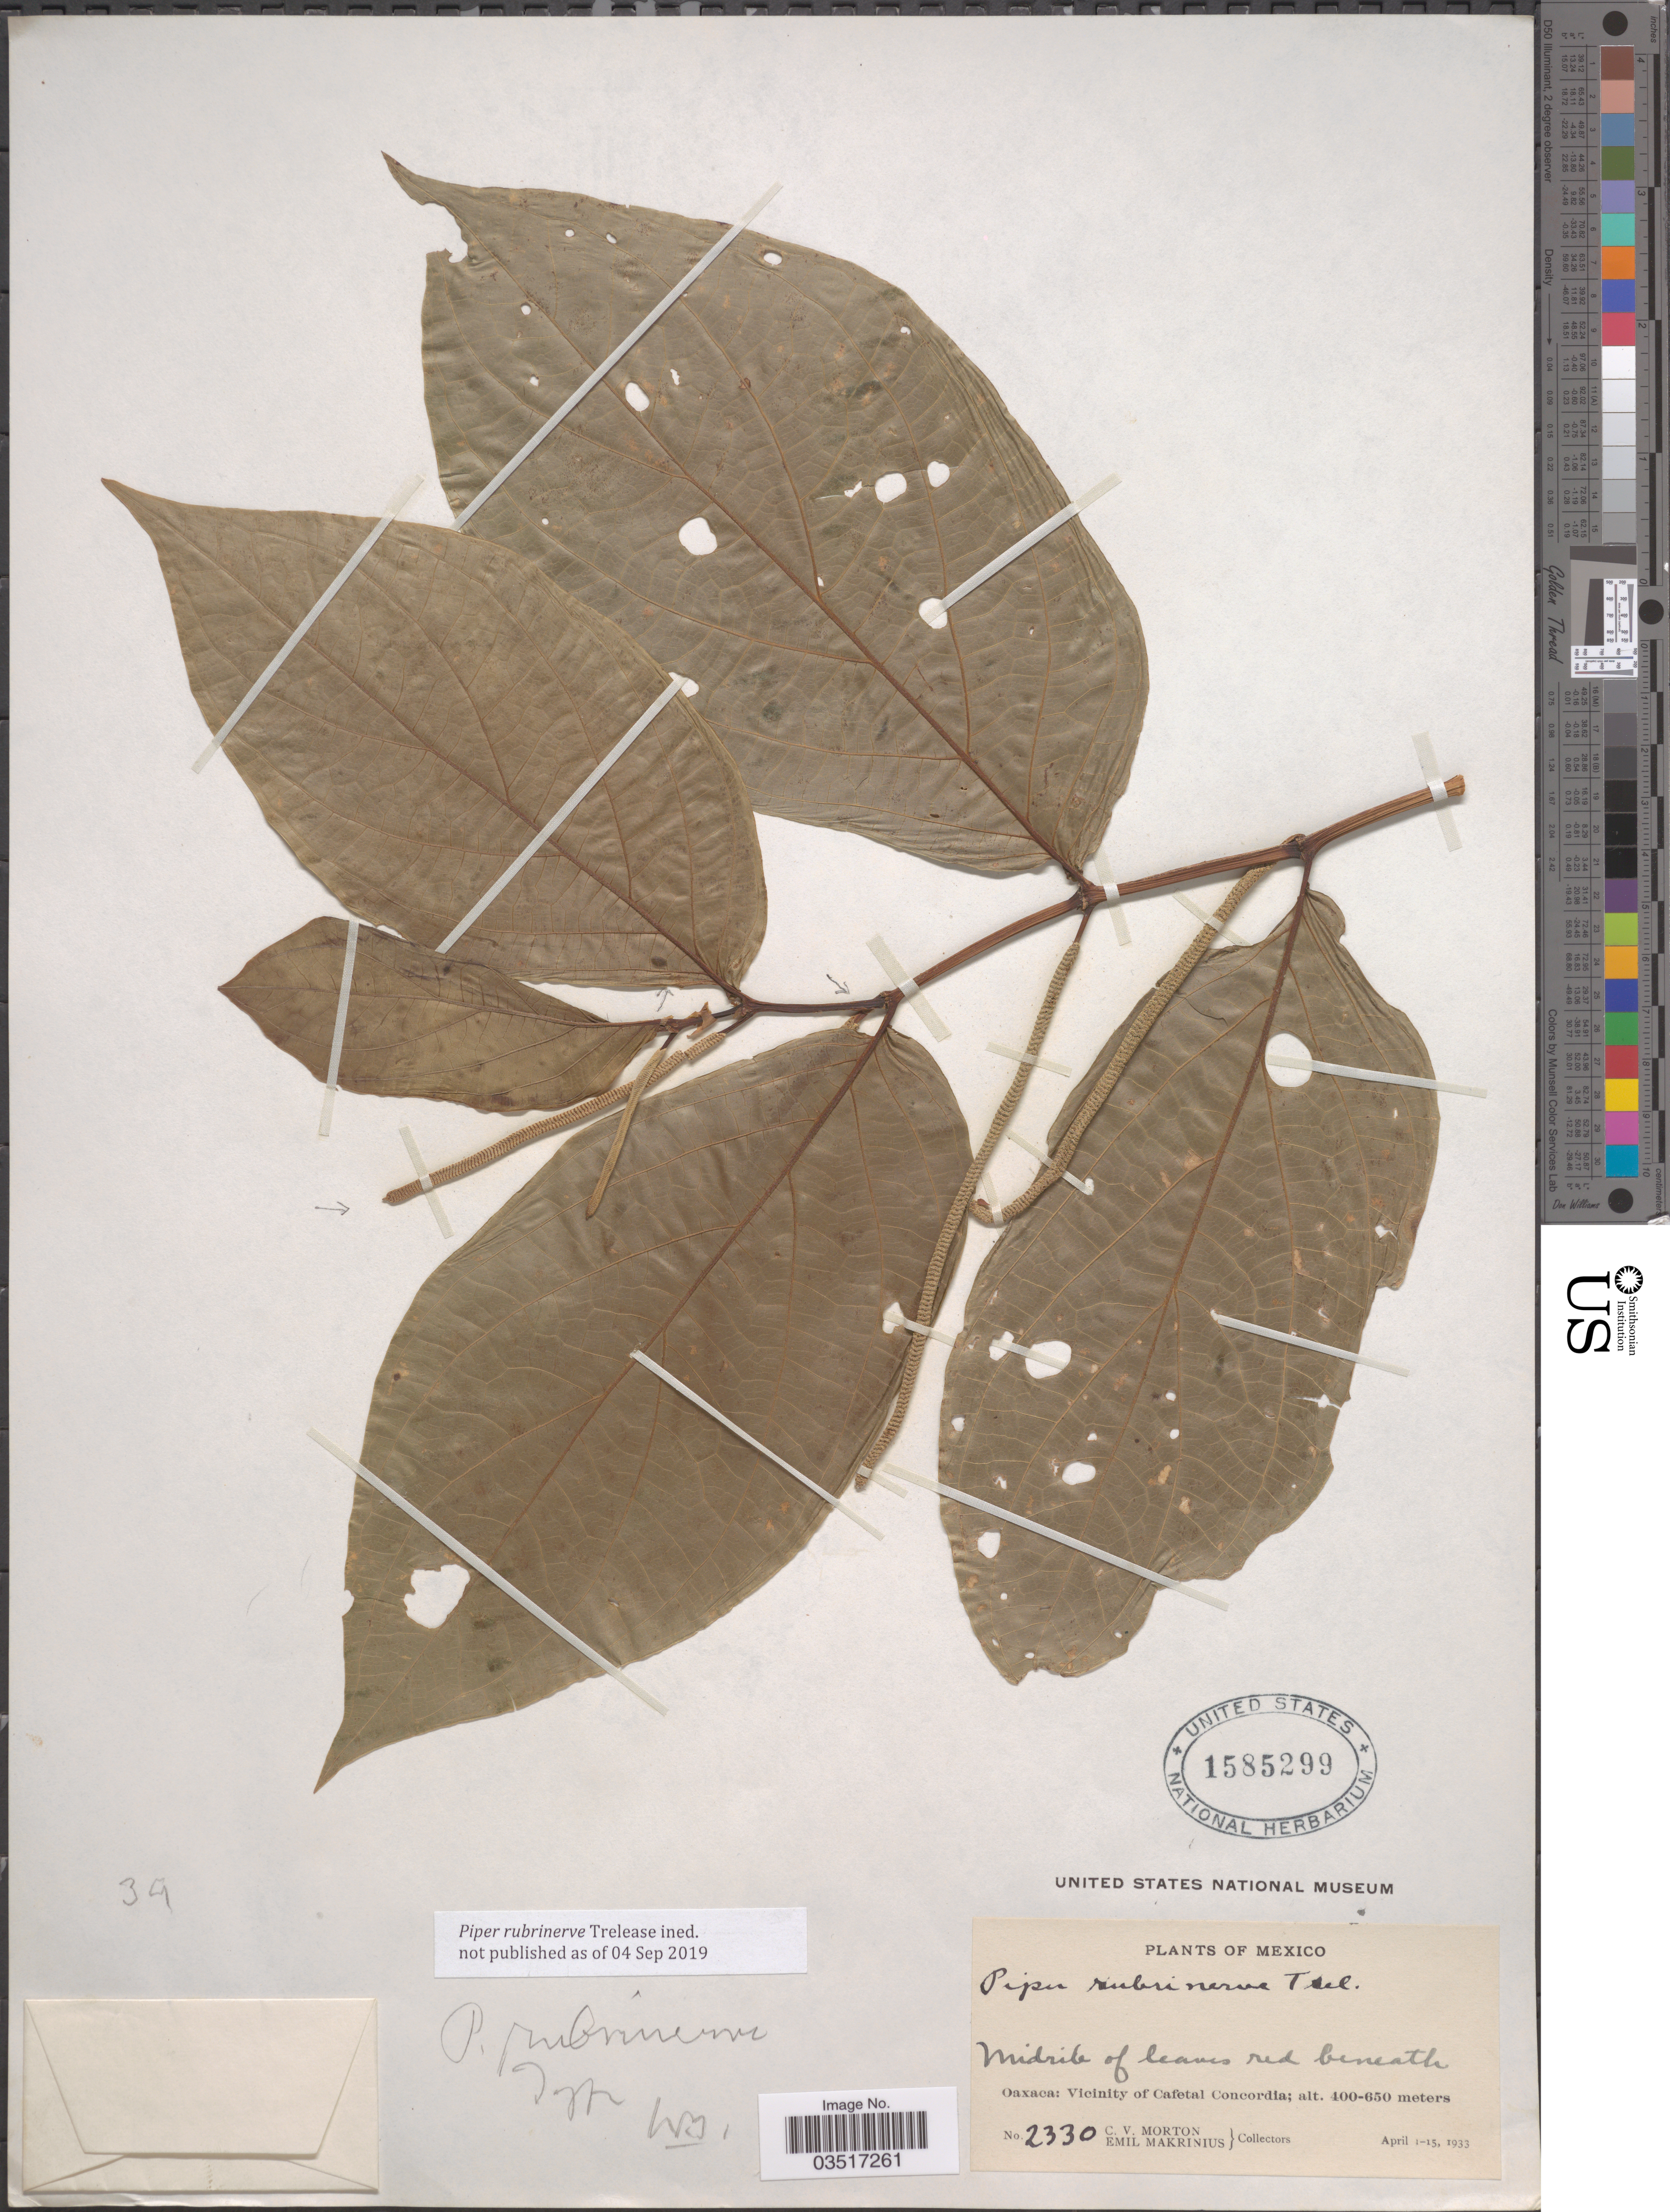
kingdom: Plantae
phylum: Tracheophyta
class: Magnoliopsida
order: Piperales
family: Piperaceae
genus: Piper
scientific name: Piper sp.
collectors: C. V. Morton & E. Makrinius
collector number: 2330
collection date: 1933-04-01/1933-04-15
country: Mexico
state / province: Oaxaca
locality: Vicinity of Cafetal Concordia.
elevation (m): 400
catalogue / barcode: US 1585299